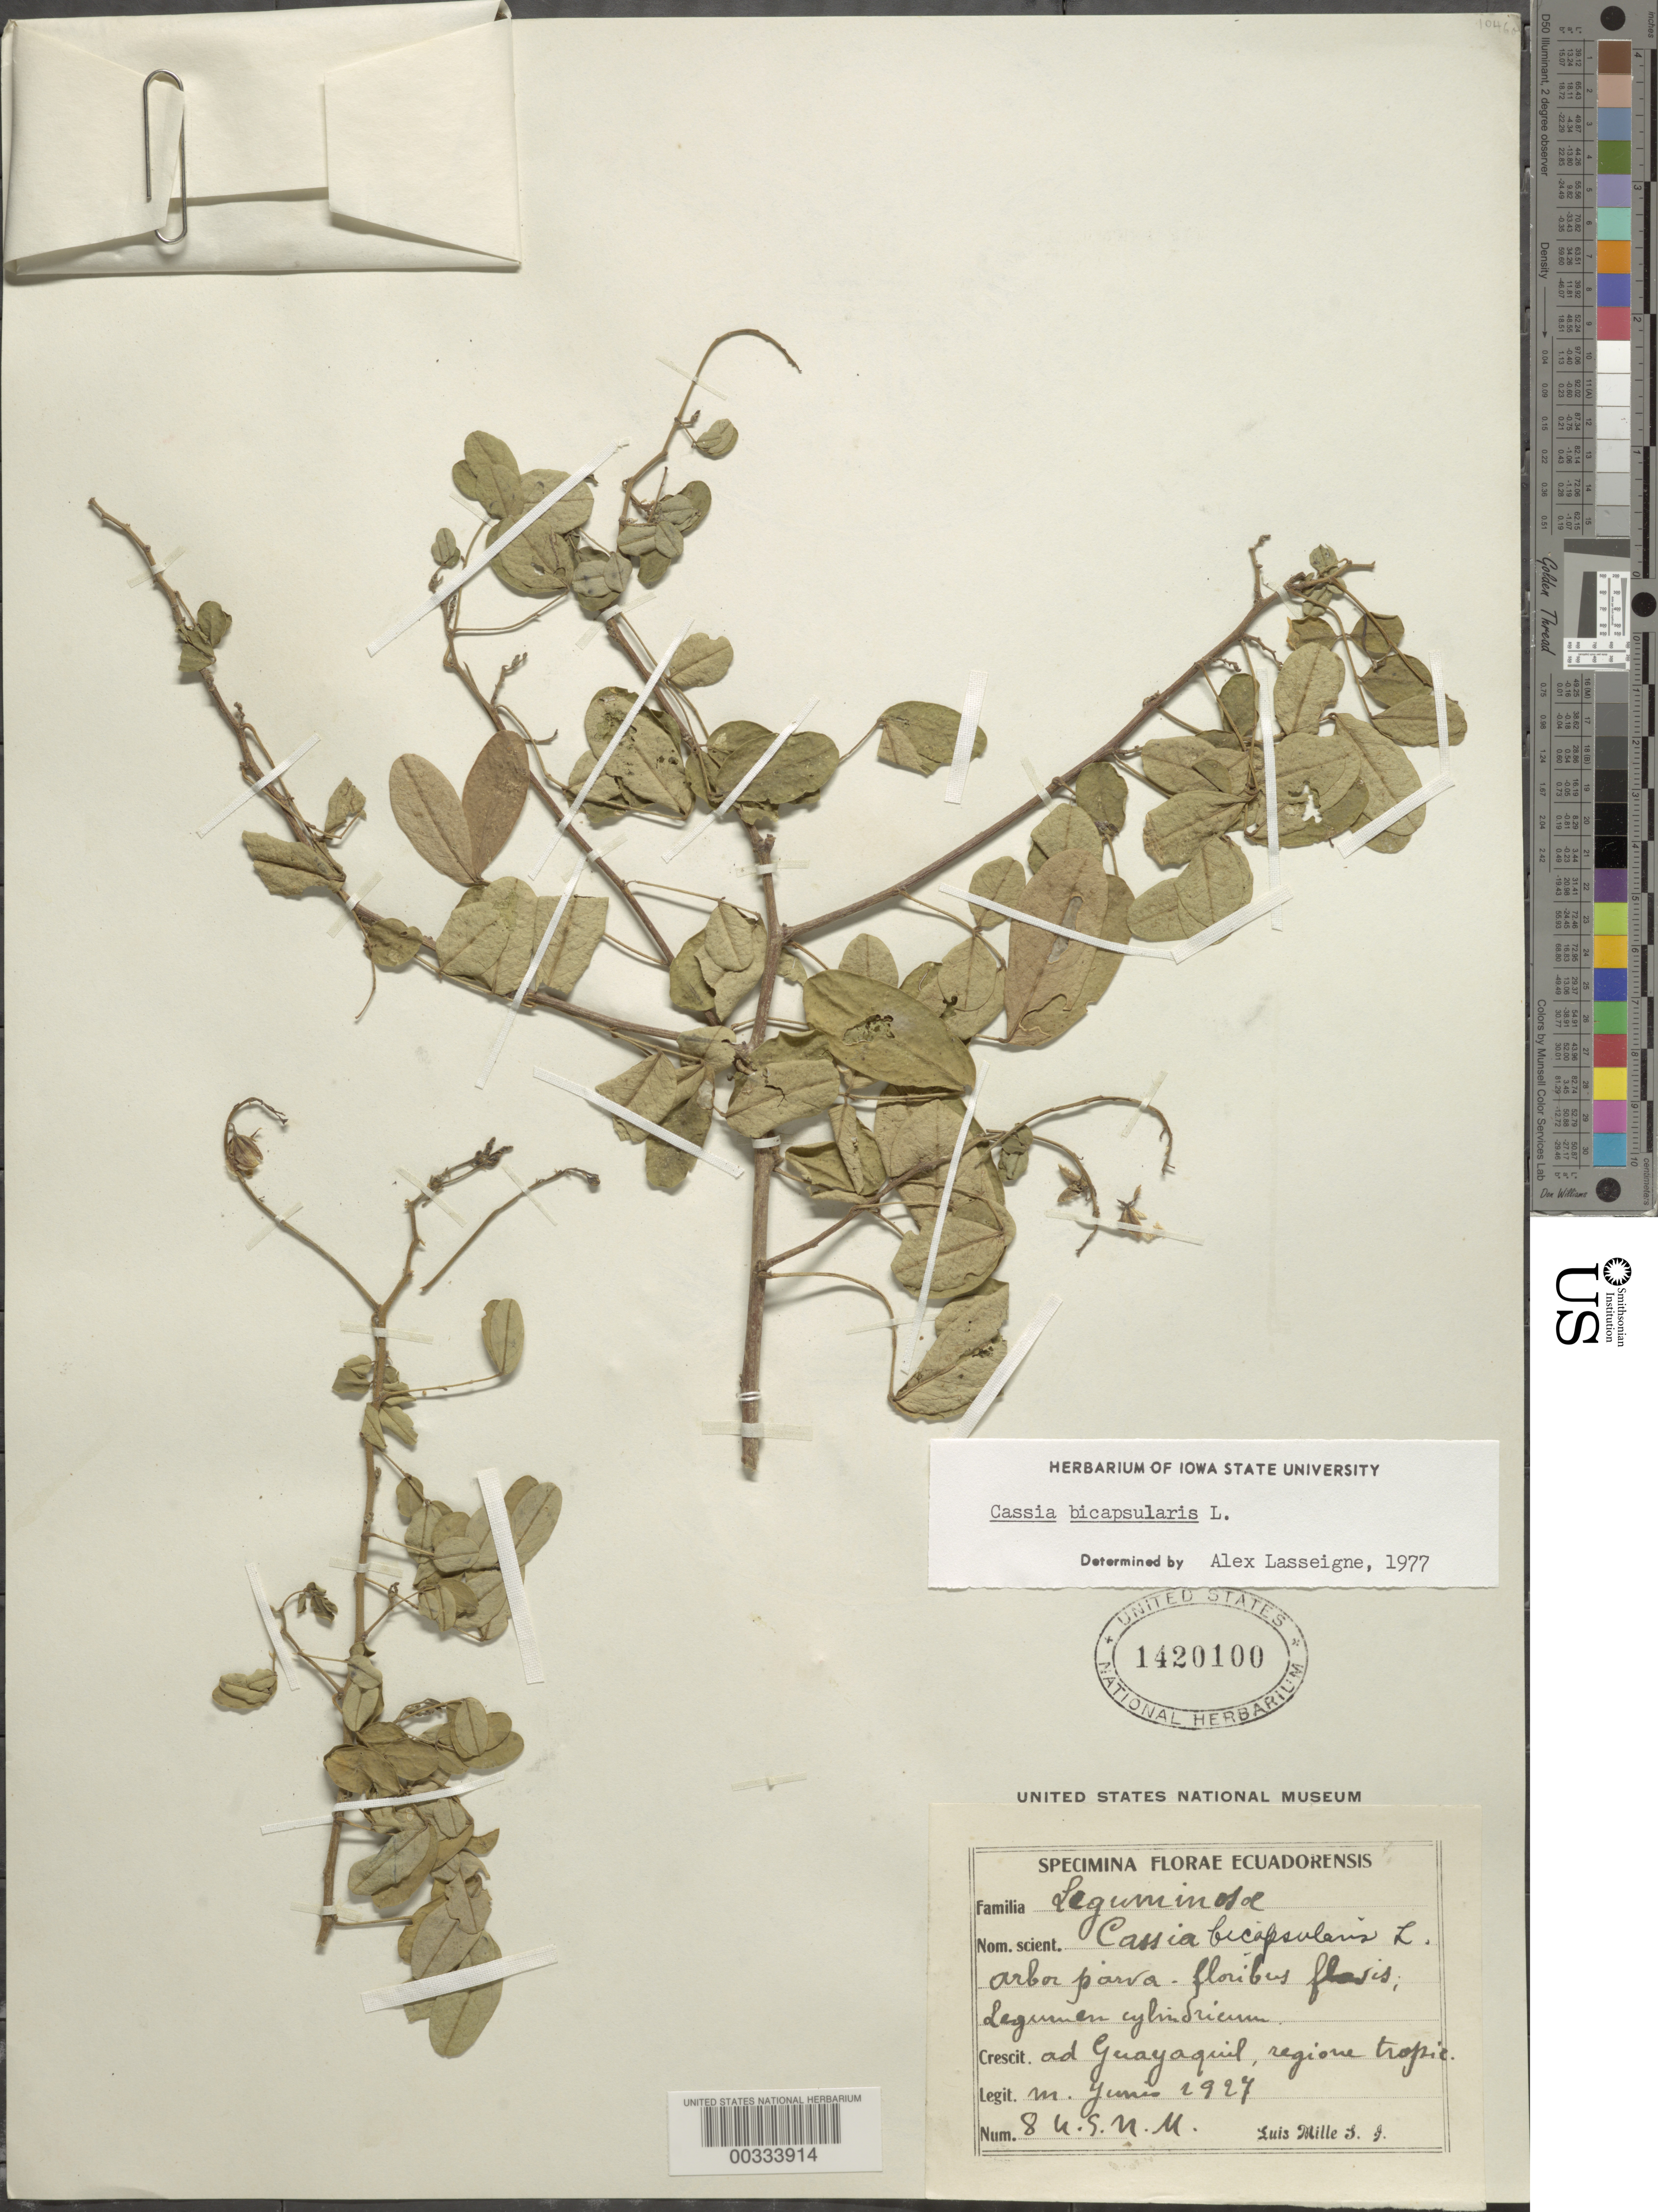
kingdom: Plantae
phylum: Tracheophyta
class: Magnoliopsida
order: Fabales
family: Fabaceae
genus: Senna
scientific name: Senna bicapsularis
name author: (L.) Roxb.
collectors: L. Mille-T.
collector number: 8 U.s.m.m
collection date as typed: Jun 1927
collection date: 1927-06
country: Ecuador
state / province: Guayas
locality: Guayaquil, Haciendo Bonchna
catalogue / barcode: US 1420100